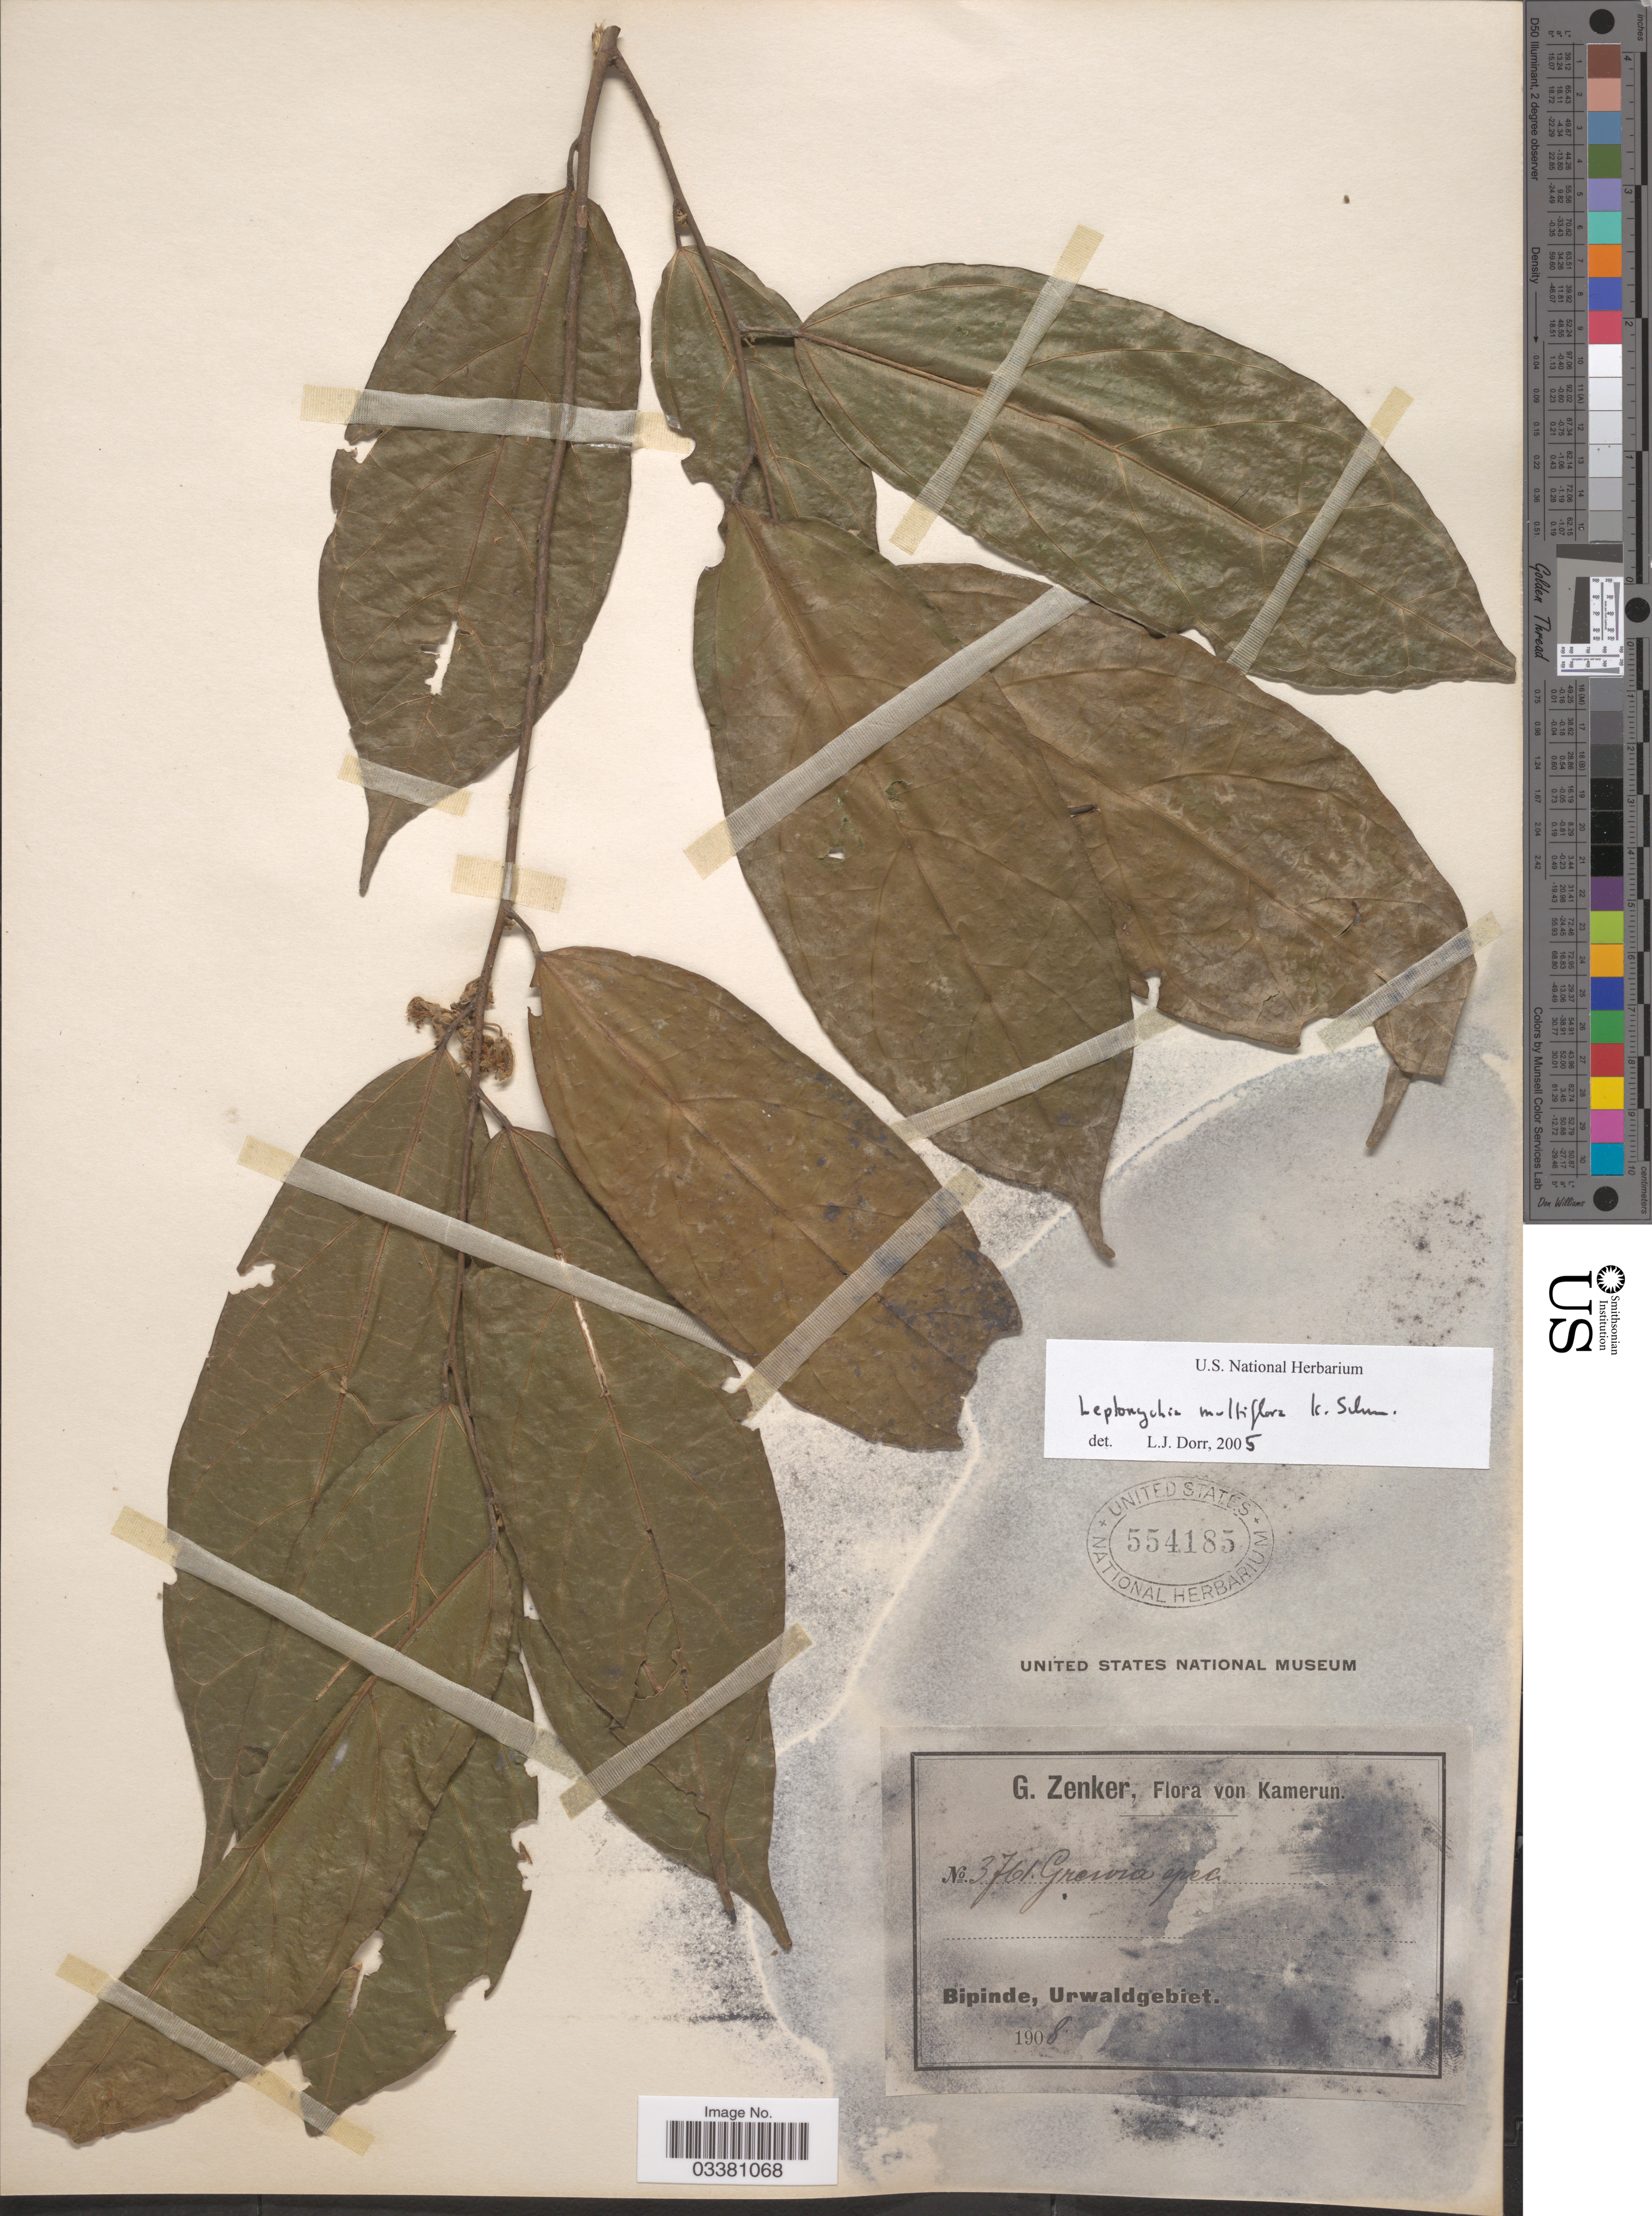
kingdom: Plantae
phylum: Tracheophyta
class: Magnoliopsida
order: Malvales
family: Malvaceae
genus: Leptonychia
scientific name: Leptonychia multiflora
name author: K. Schum.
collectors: G. A. Zenker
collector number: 3761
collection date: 1908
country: Cameroon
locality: Kamerun. Bipinde, Urwaldgebiet.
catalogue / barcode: US 554185